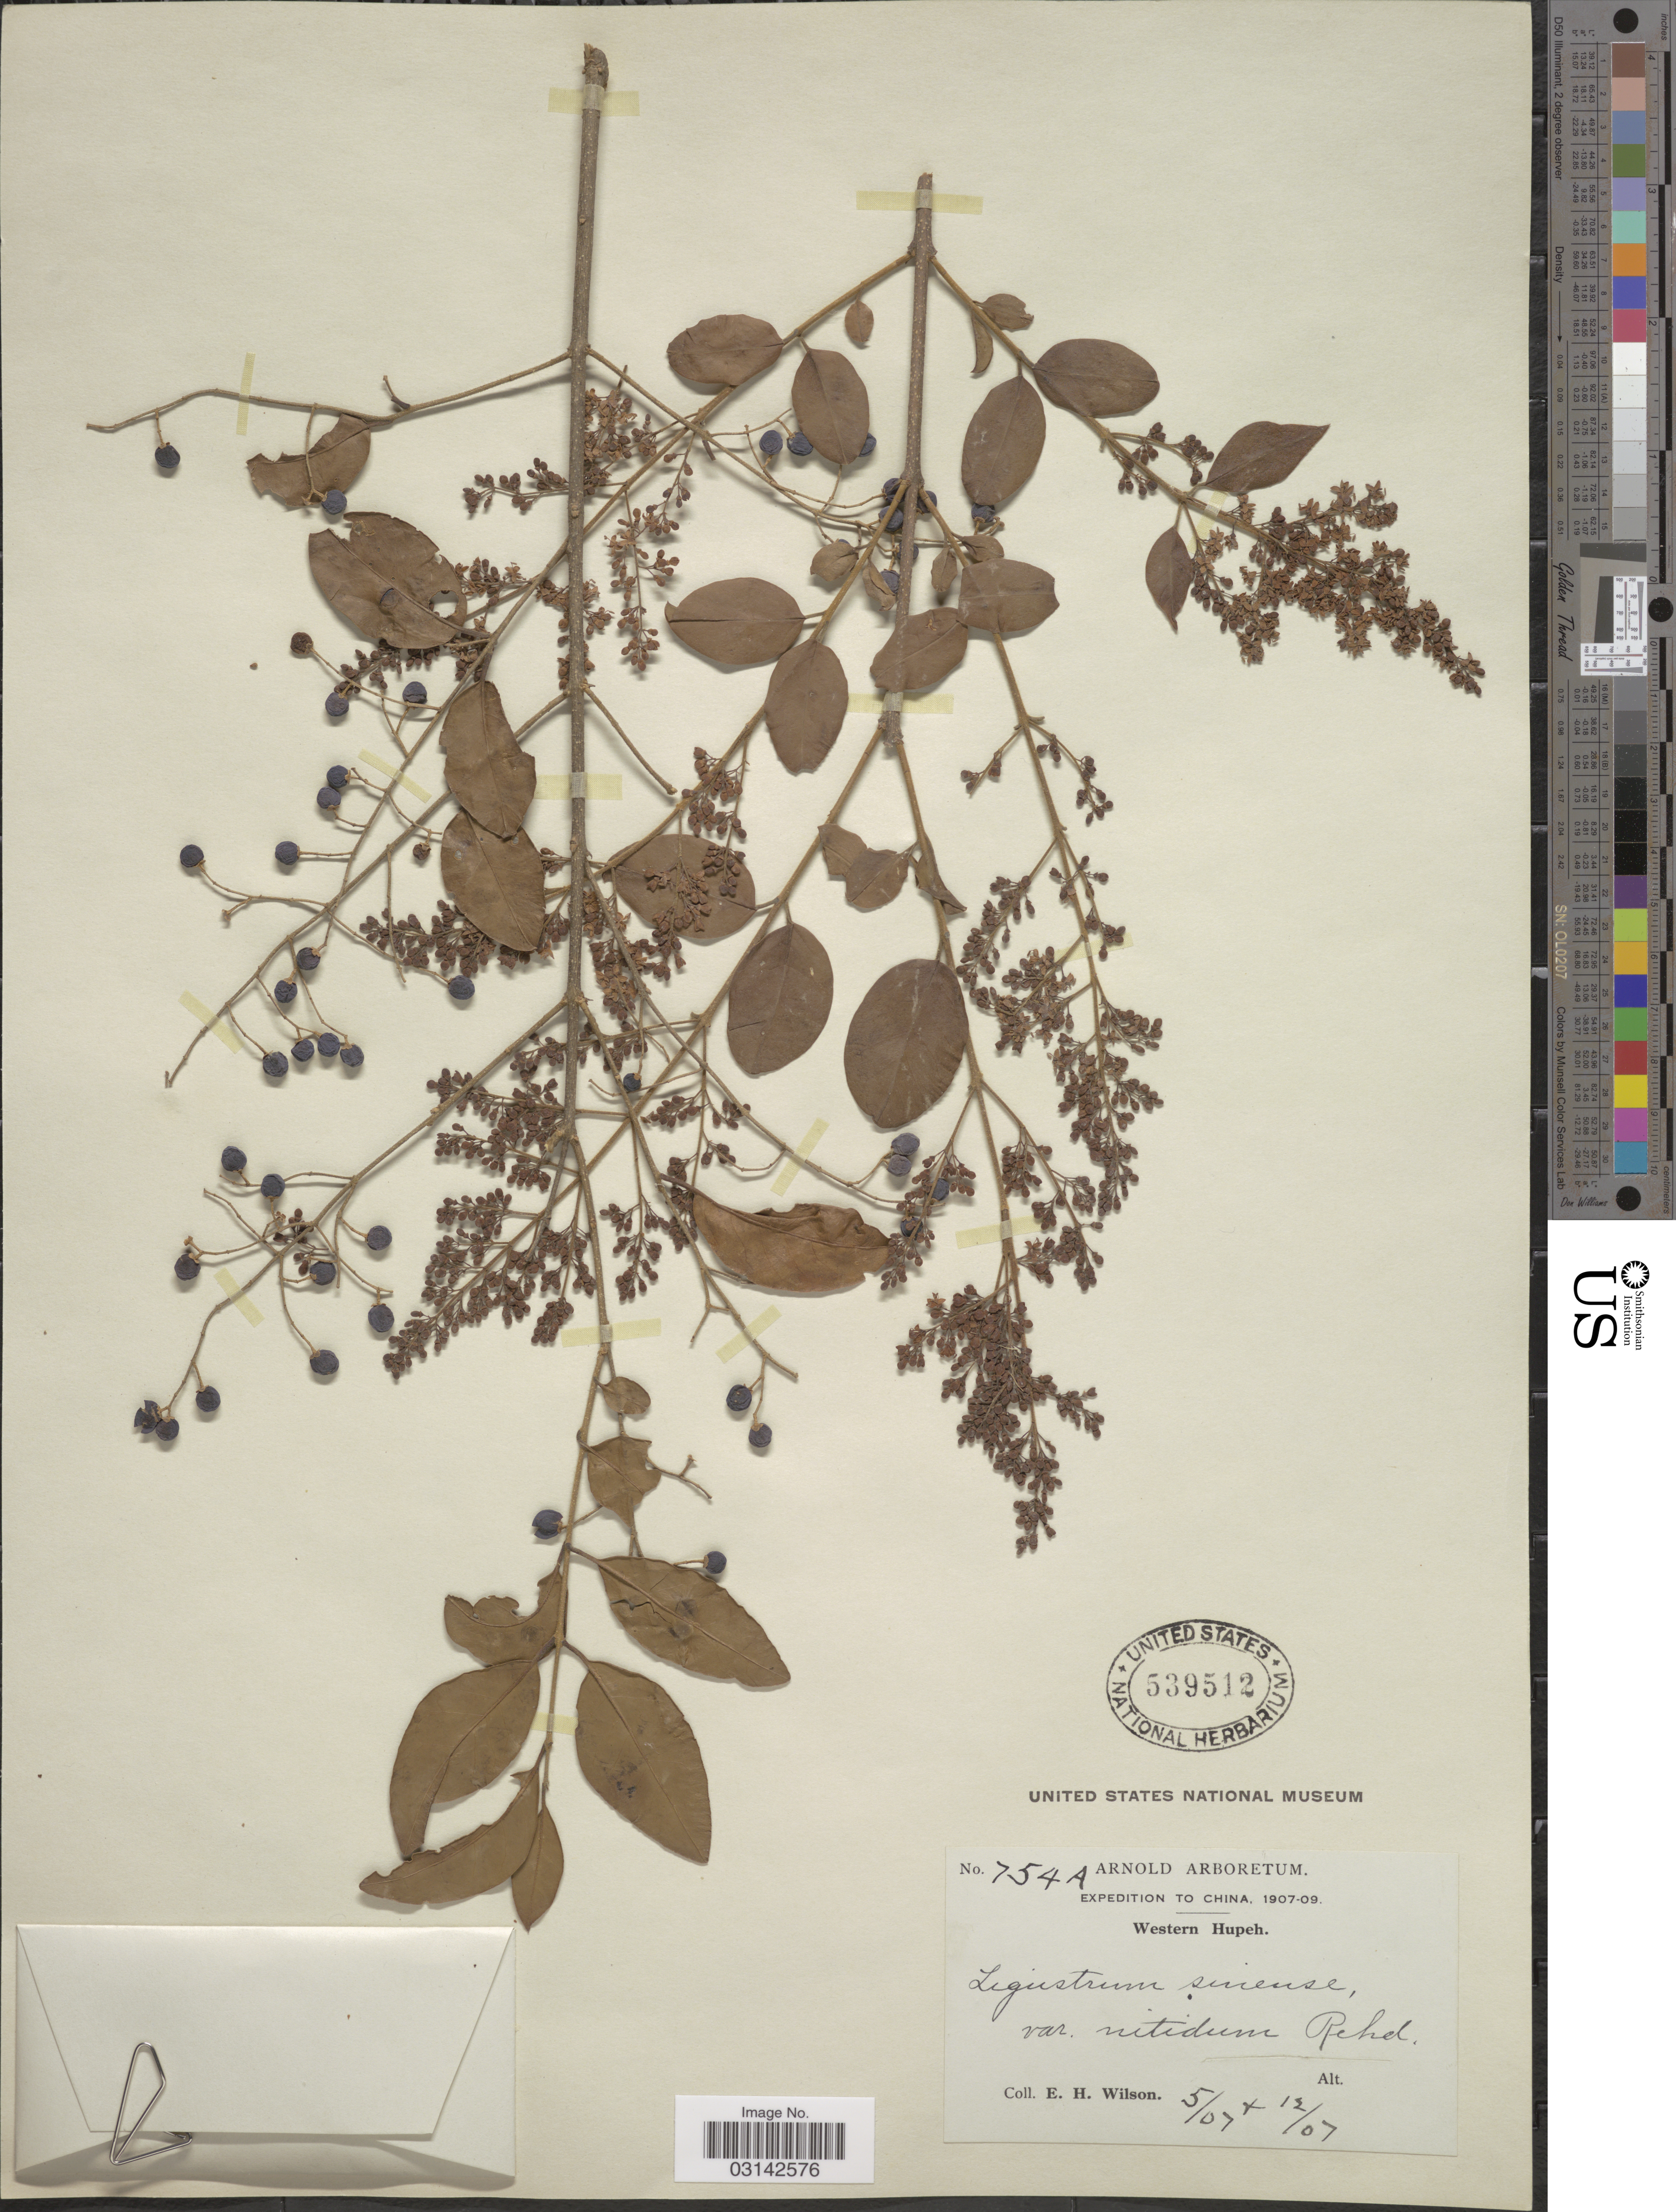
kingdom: Plantae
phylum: Tracheophyta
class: Magnoliopsida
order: Lamiales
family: Oleaceae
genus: Ligustrum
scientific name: Ligustrum sinense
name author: Lour.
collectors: E. Wilson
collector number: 754A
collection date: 1907-05/1907-12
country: China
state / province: Hubei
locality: Western Hupeh.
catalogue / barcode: US 539512